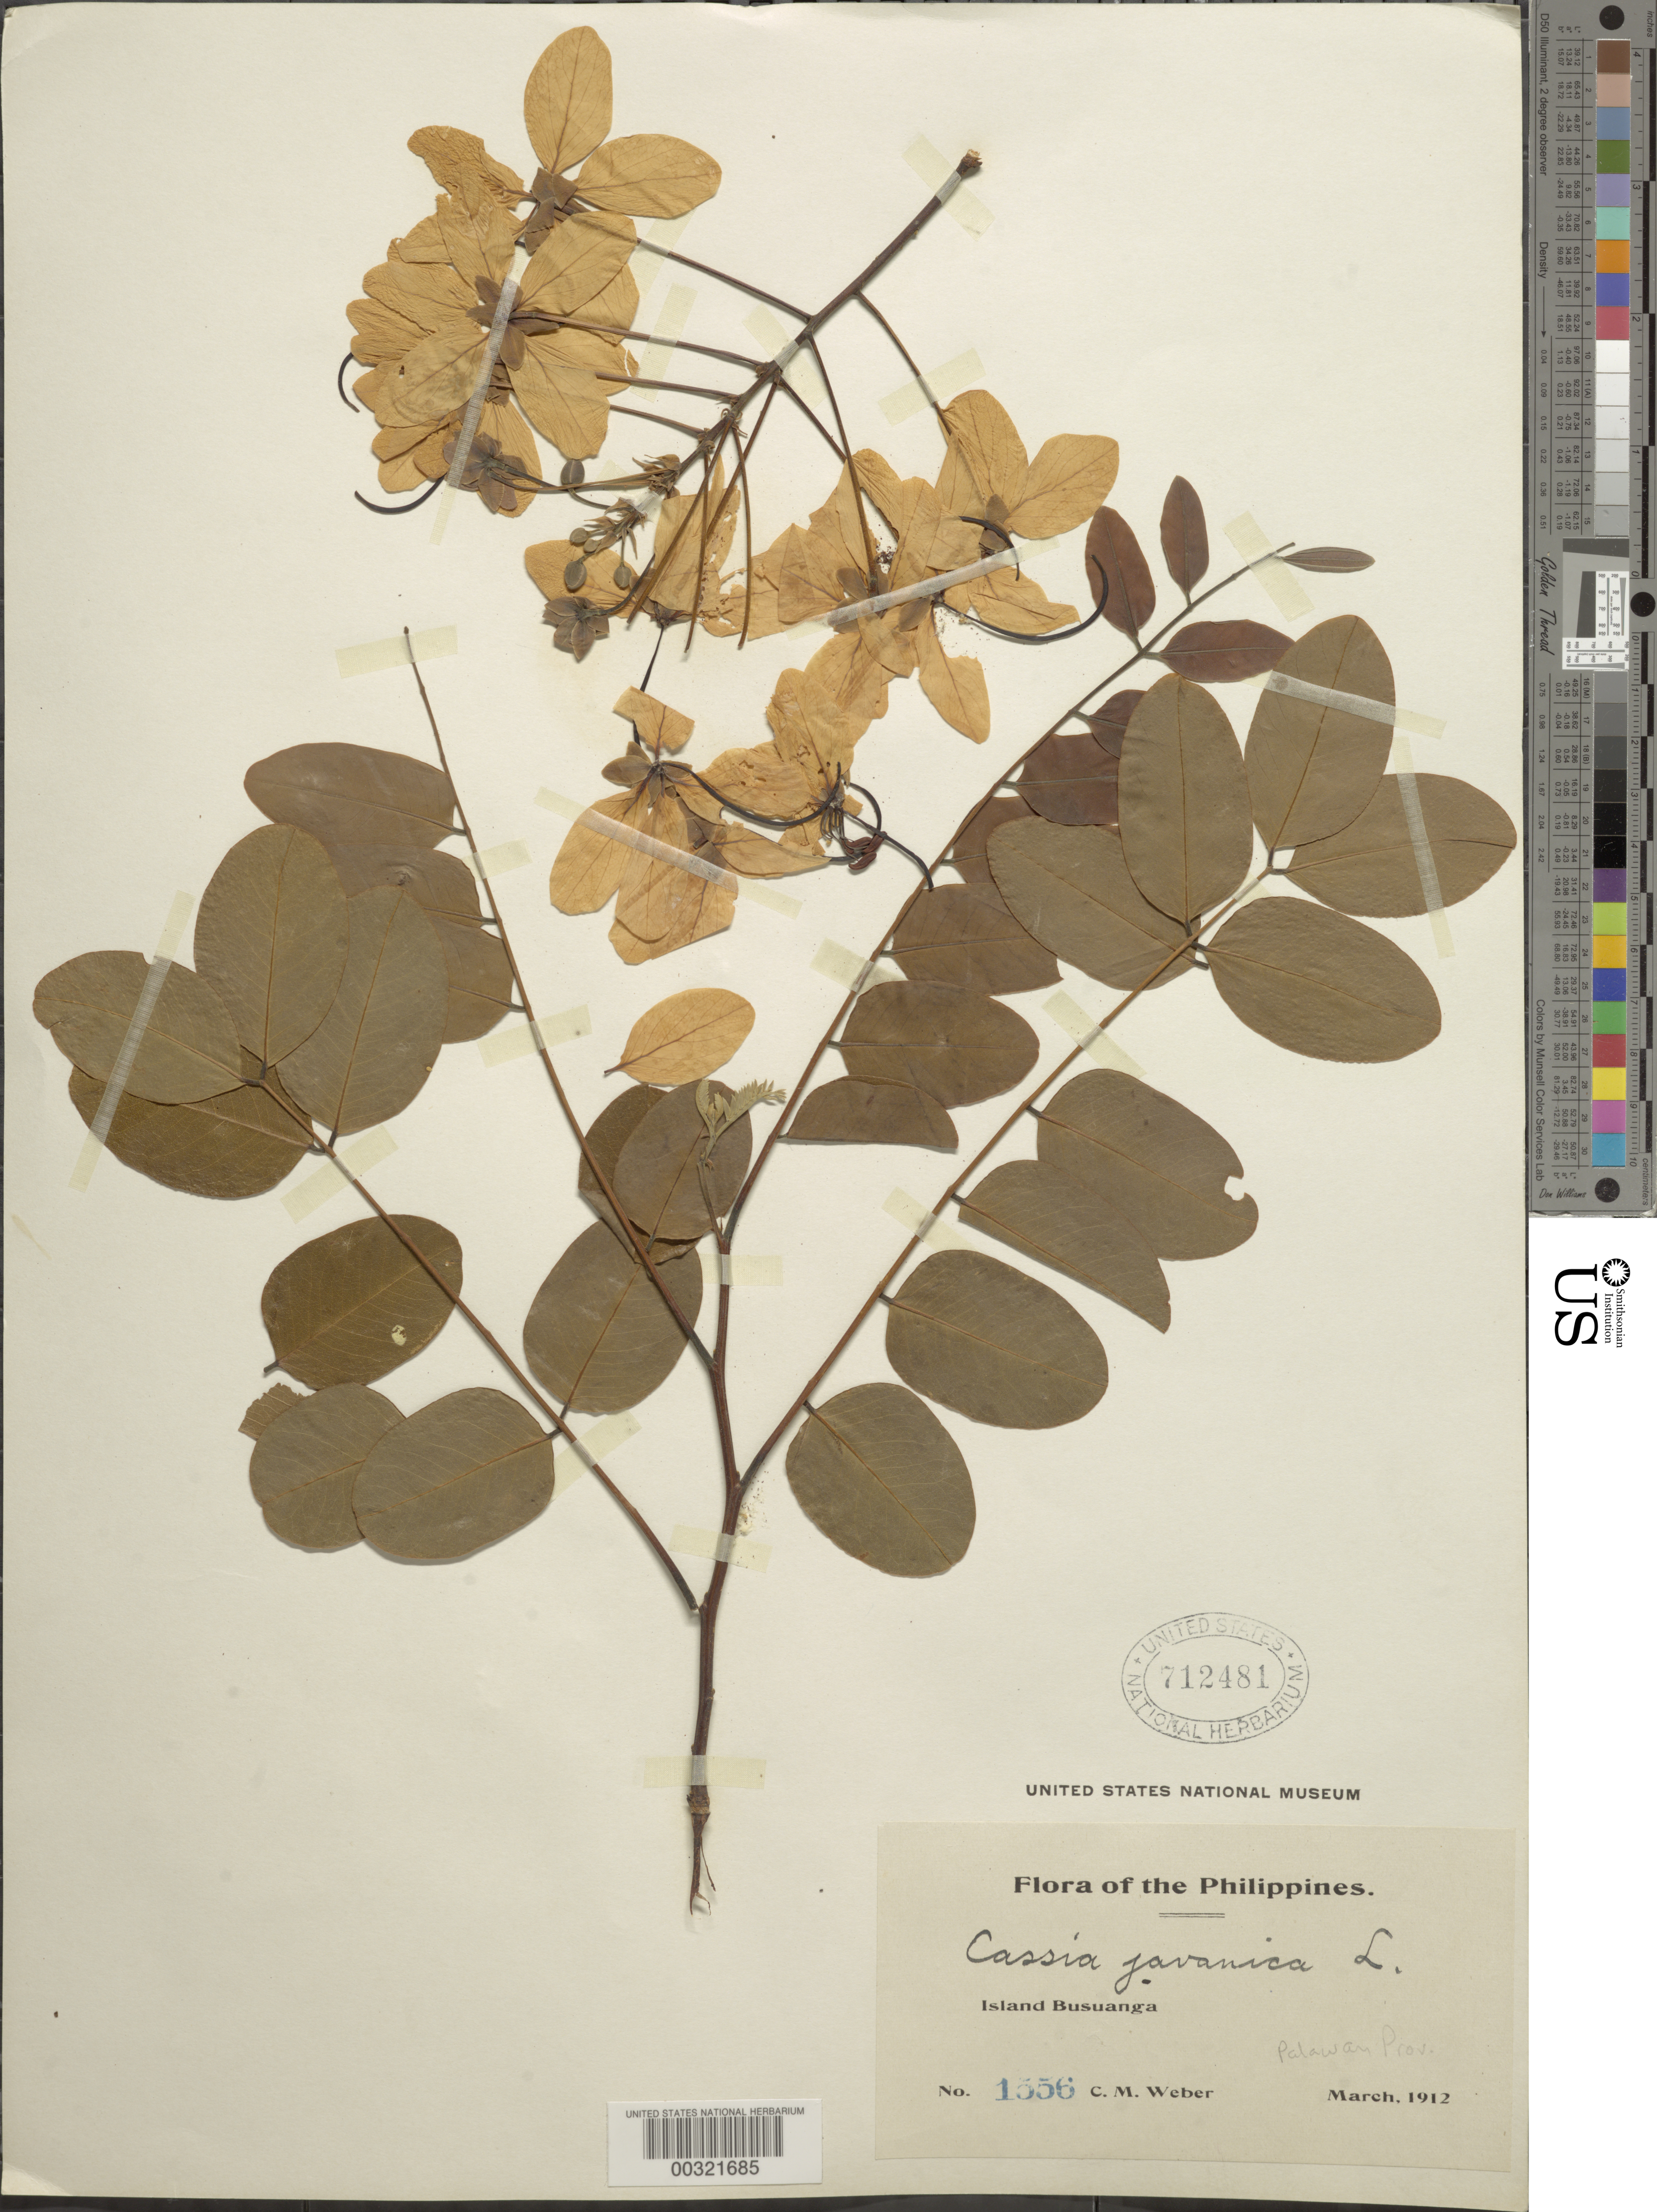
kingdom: Plantae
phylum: Tracheophyta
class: Magnoliopsida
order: Fabales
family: Fabaceae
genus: Cassia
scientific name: Cassia javanica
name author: L.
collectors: C. M. Weber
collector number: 1556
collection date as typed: Mar 1912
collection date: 1912-03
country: Philippines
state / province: Mimaropa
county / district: Palawan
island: Palawan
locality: Busuanga i.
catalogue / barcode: US 712481